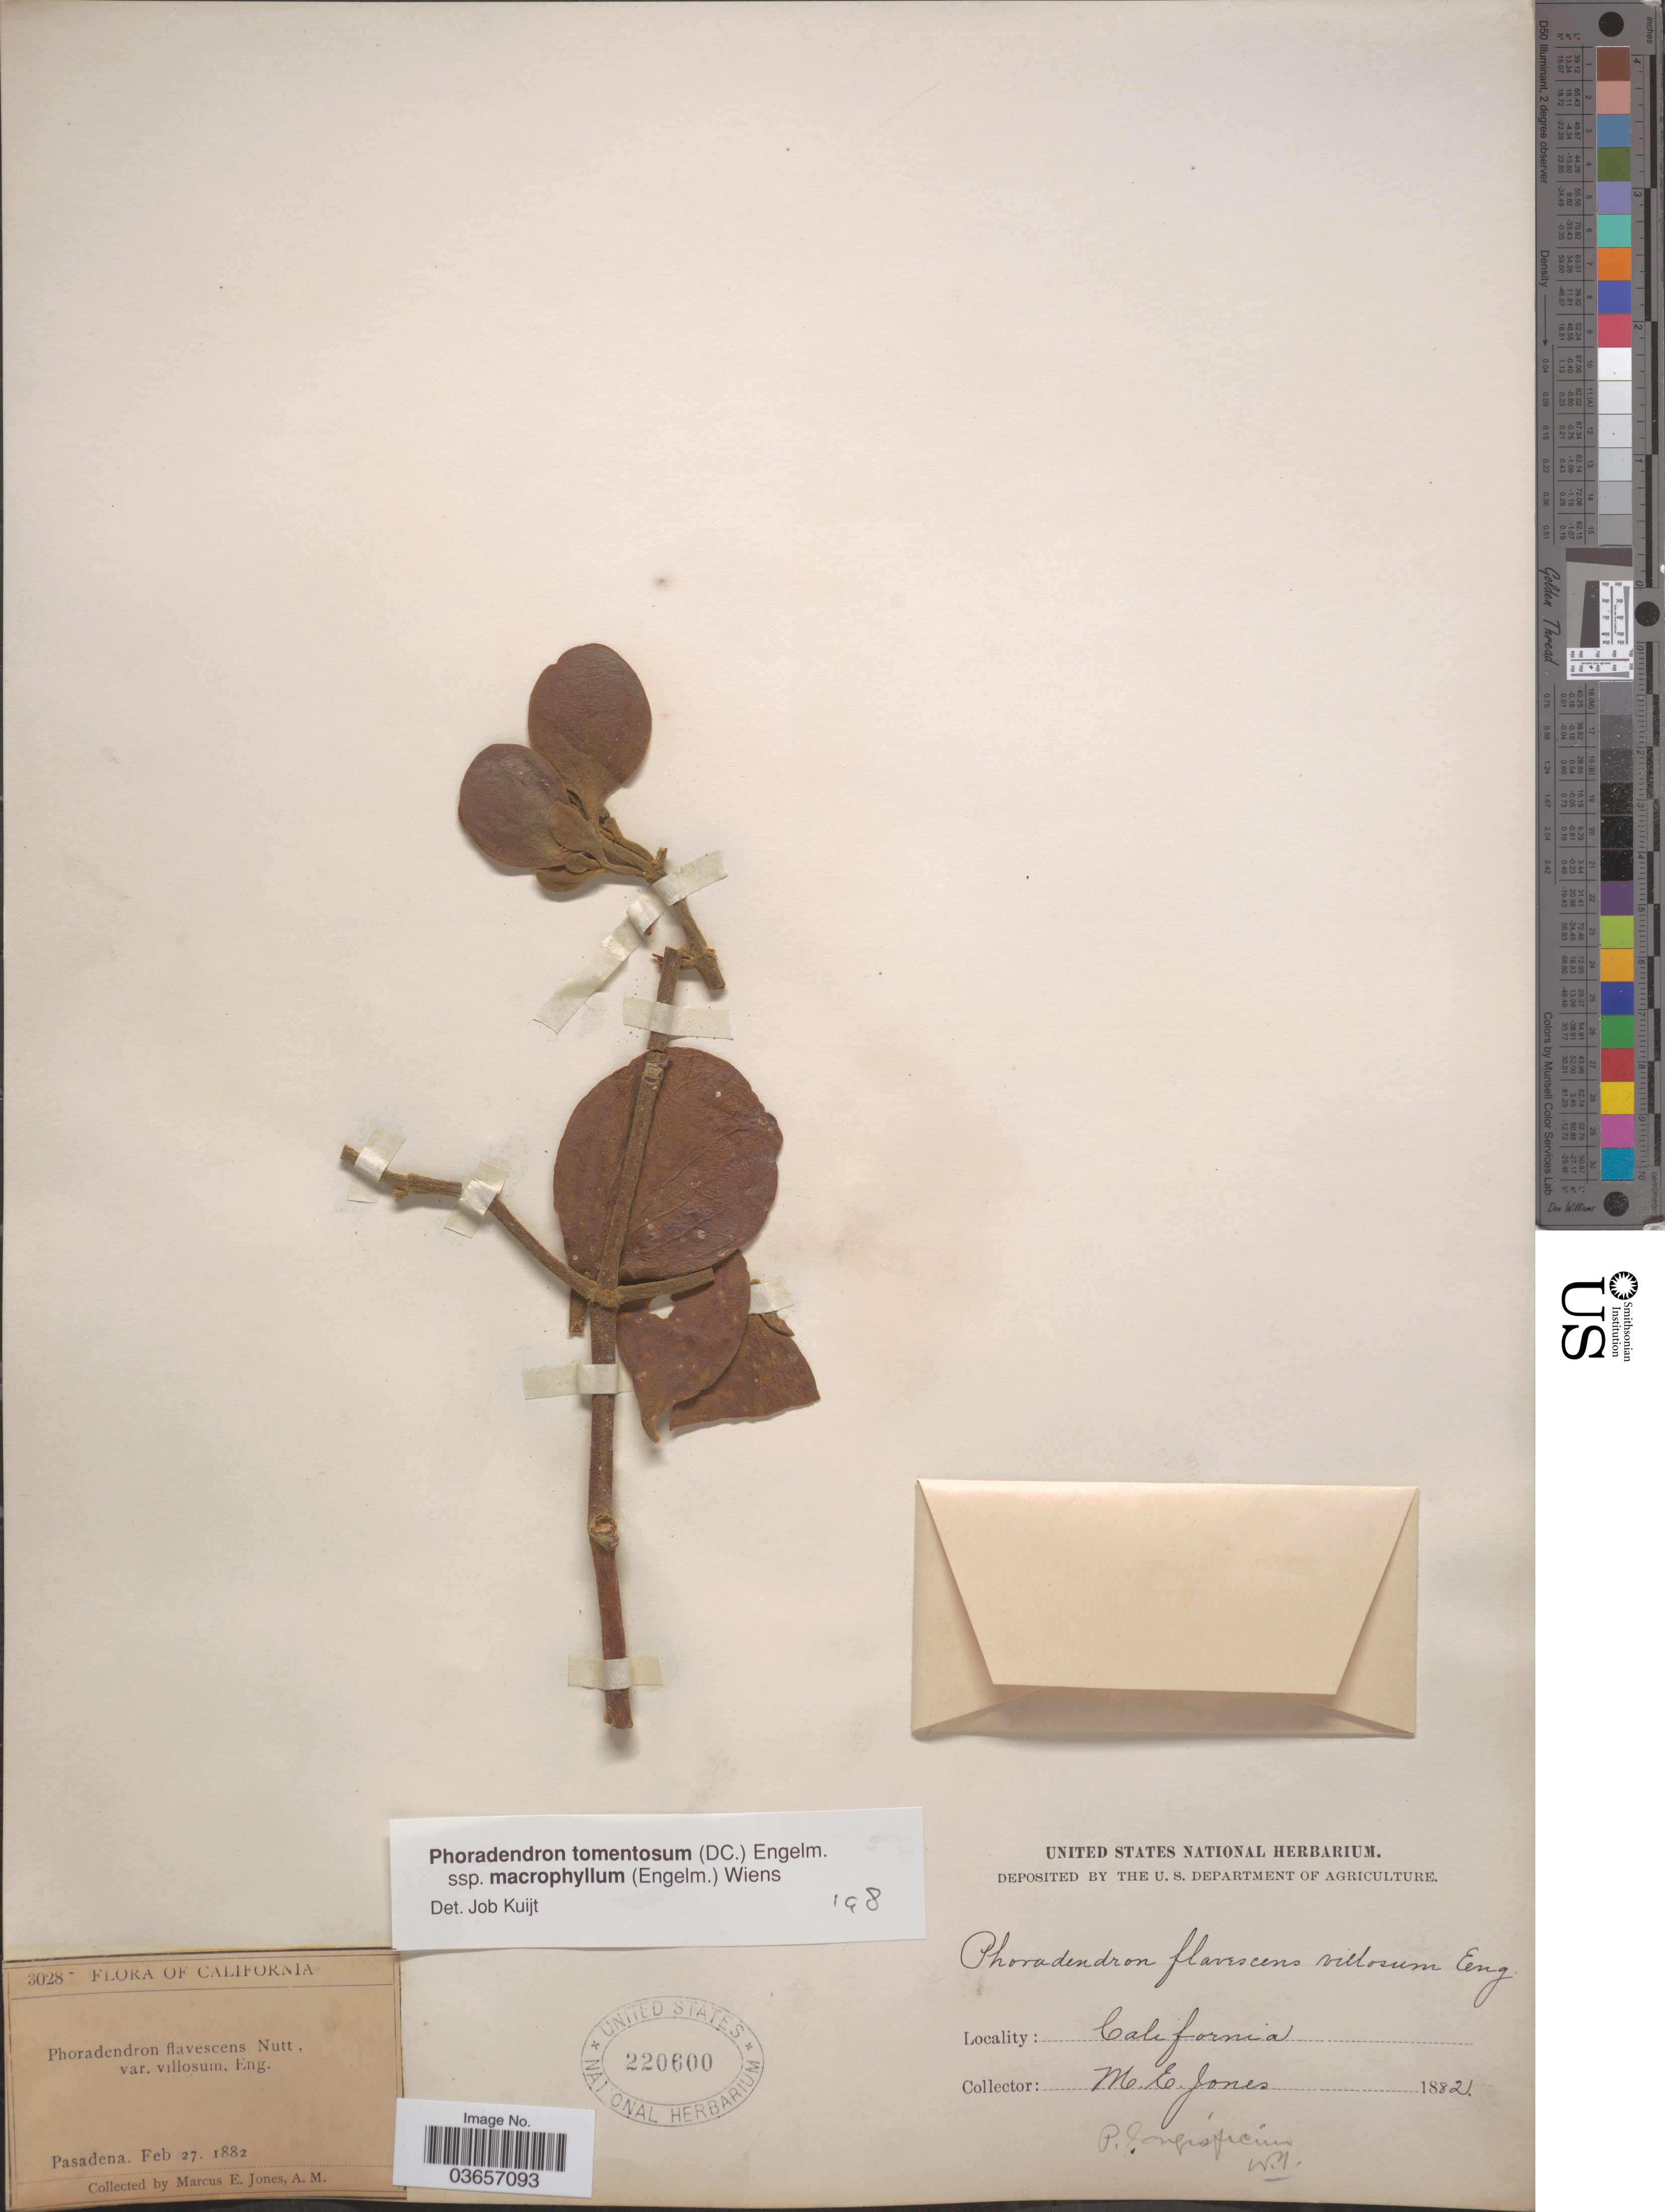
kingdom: Plantae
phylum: Tracheophyta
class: Magnoliopsida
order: Santalales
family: Viscaceae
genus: Phoradendron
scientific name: Phoradendron tomentosum subsp. macrophyllum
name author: DC.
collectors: M. E. Jones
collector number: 3028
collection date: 1882-02-27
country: United States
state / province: California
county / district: Los Angeles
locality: Pasadena.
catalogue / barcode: US 220600